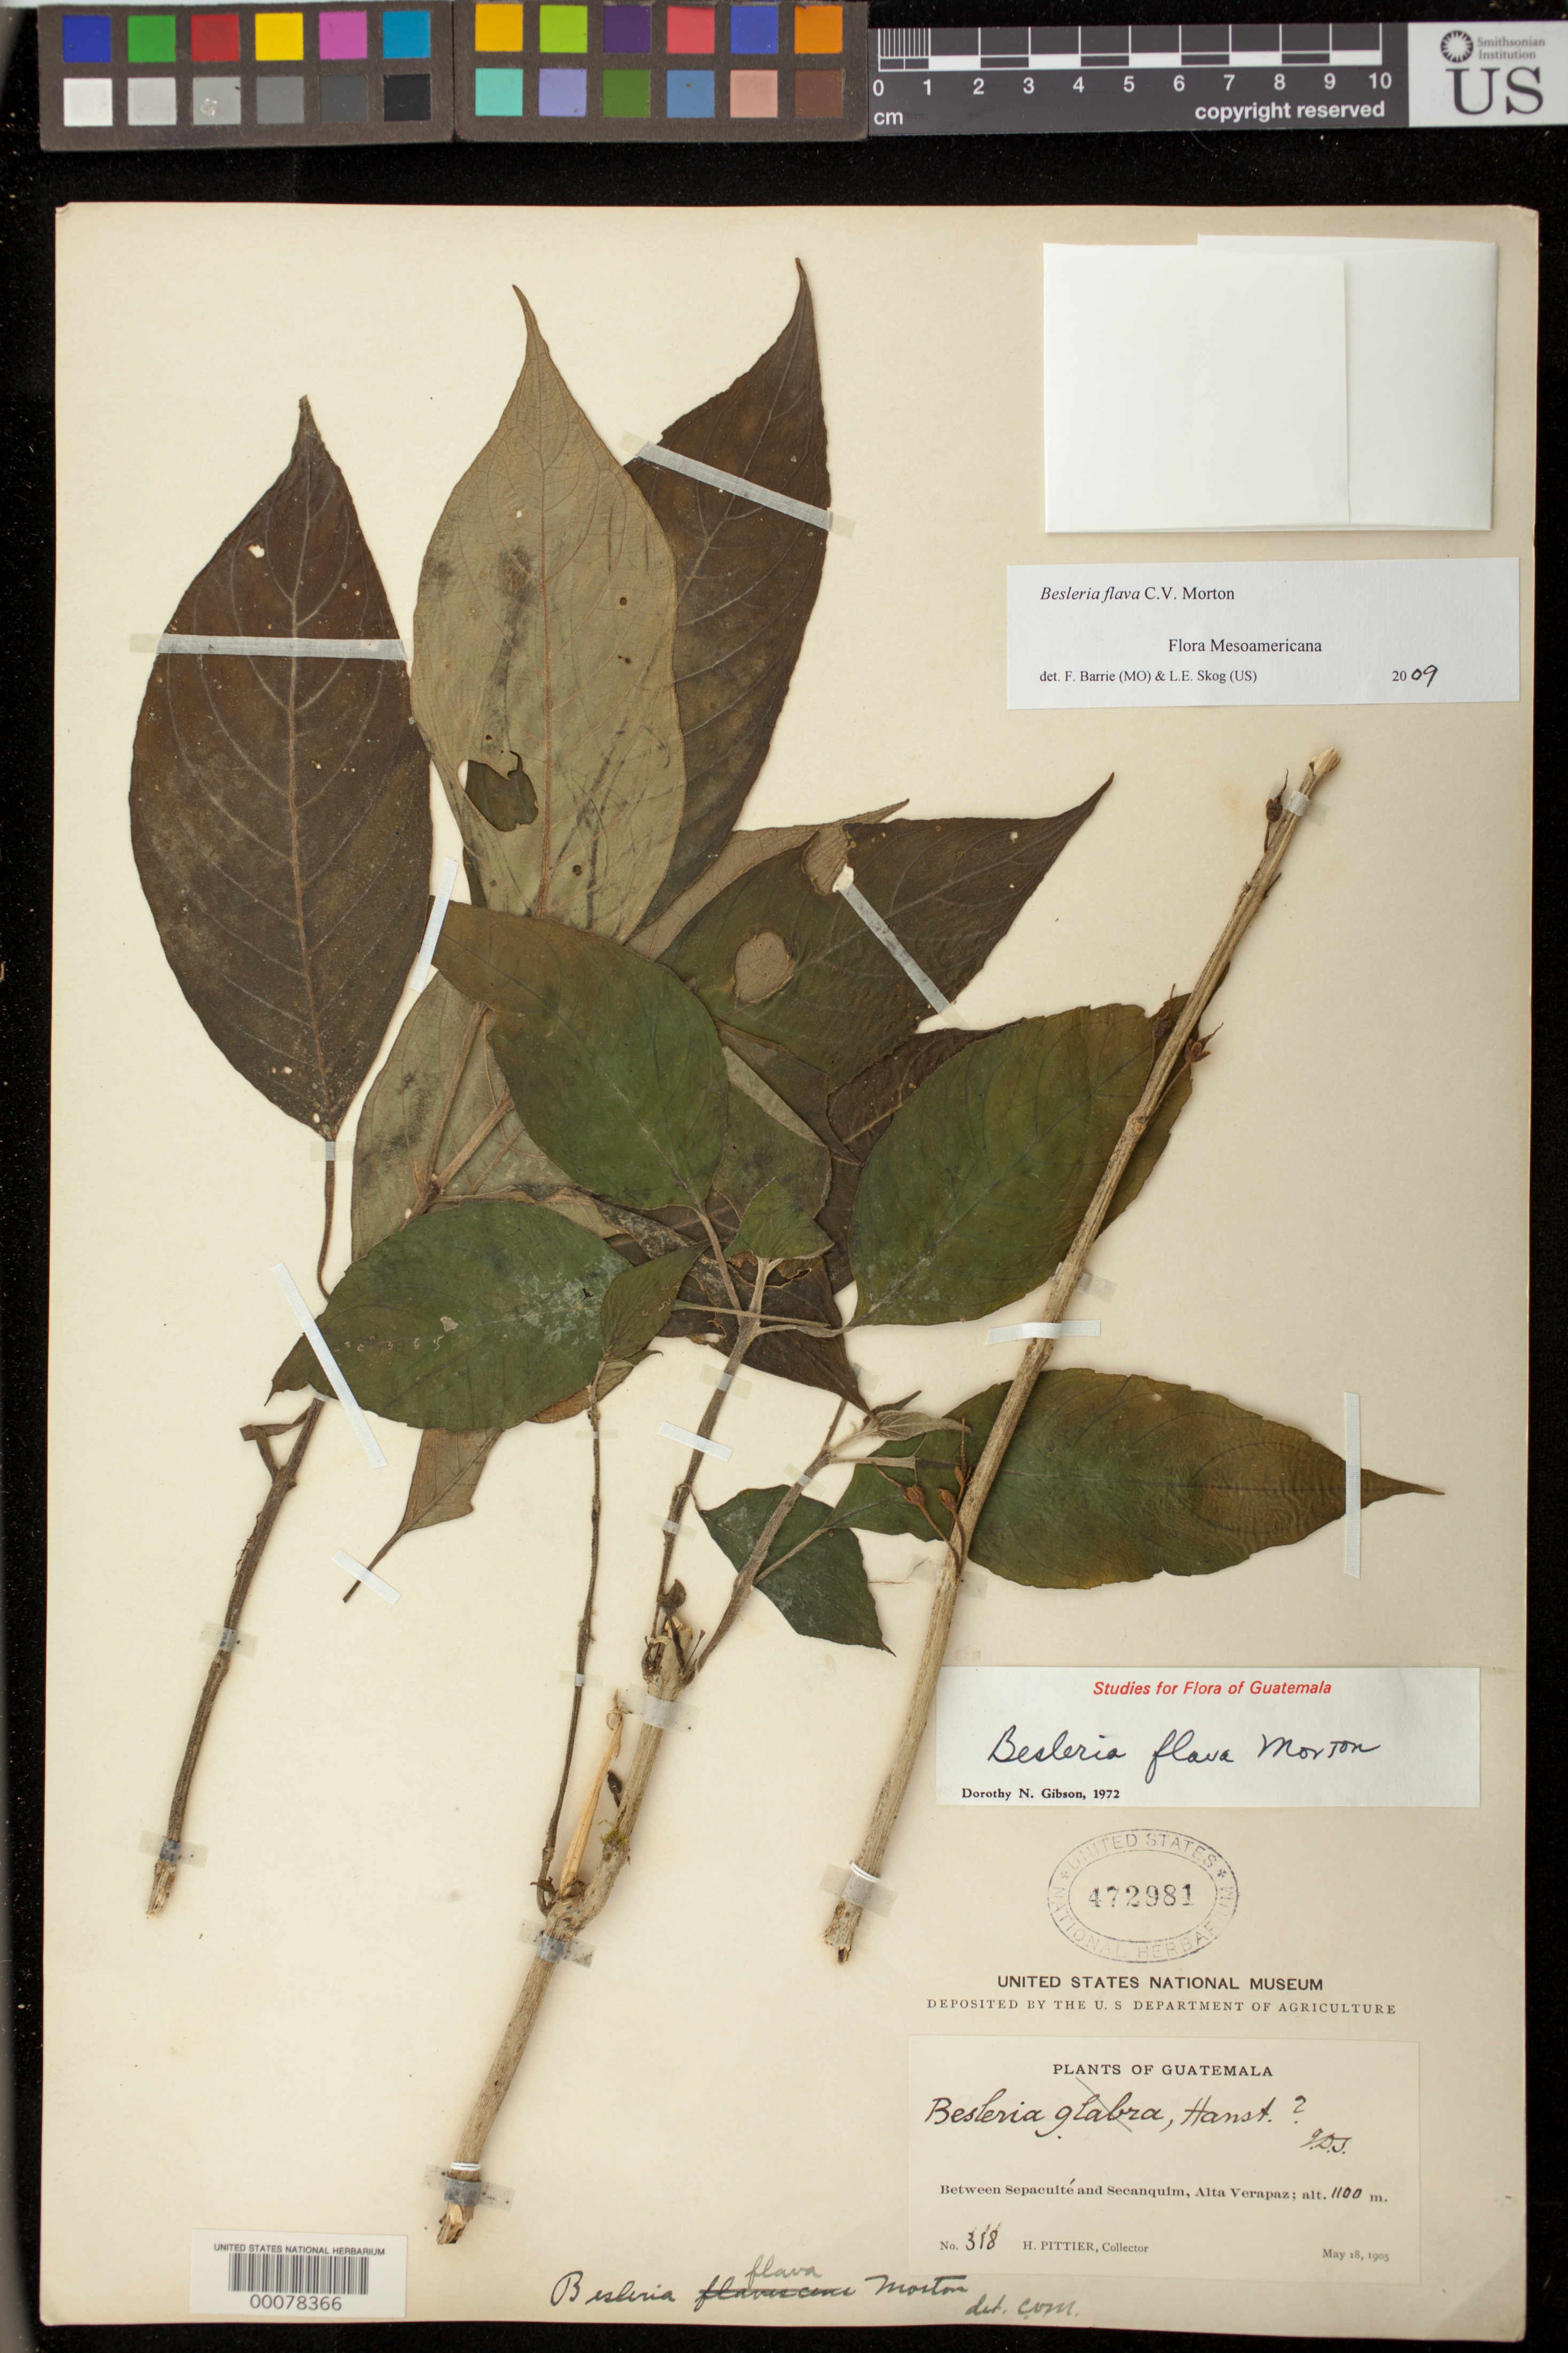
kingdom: Plantae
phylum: Tracheophyta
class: Magnoliopsida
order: Lamiales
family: Gesneriaceae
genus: Besleria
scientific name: Besleria flava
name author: C.V. Morton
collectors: H. F. Pittier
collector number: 318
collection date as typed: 18 May 1905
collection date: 1905-05-18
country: Guatemala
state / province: Alta Verapaz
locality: Between Sepacuité and Secanquim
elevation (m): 1100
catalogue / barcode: US 472981